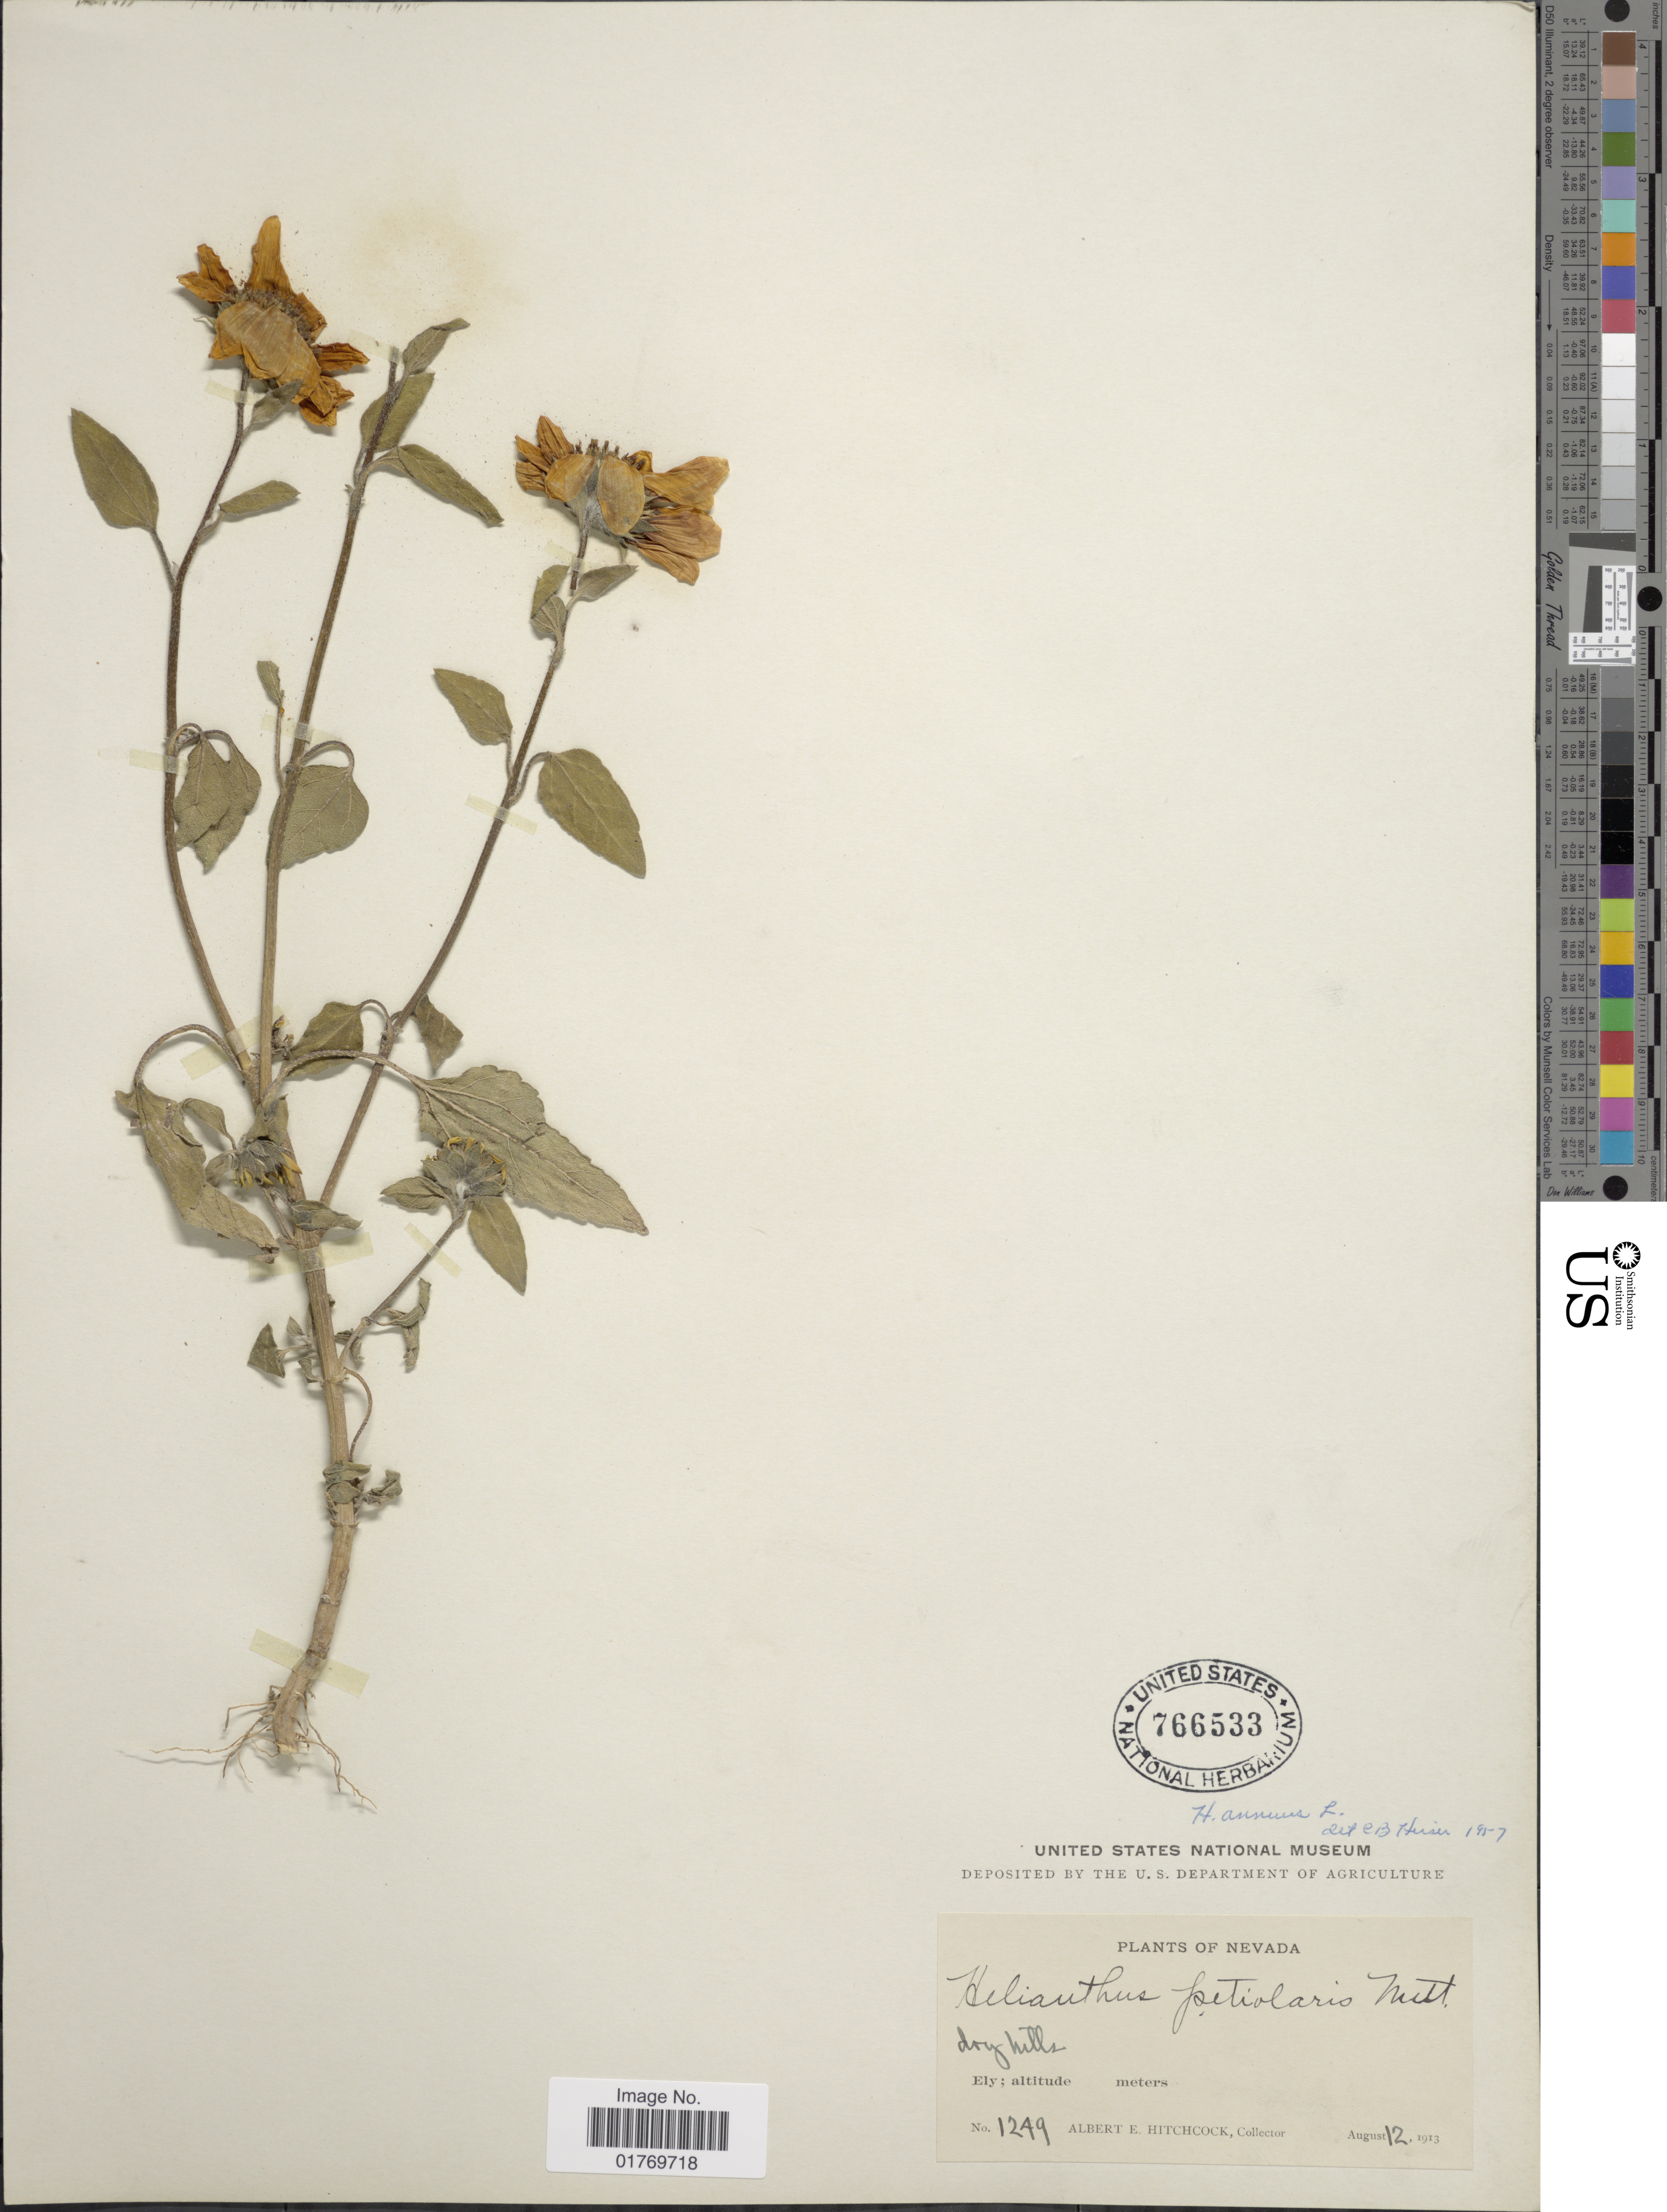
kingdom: Plantae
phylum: Tracheophyta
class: Magnoliopsida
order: Asterales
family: Asteraceae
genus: Helianthus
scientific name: Helianthus annuus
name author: L.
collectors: A. Hitchcock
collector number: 1249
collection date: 1913-08-12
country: United States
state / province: Nevada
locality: Ely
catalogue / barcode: US 766533